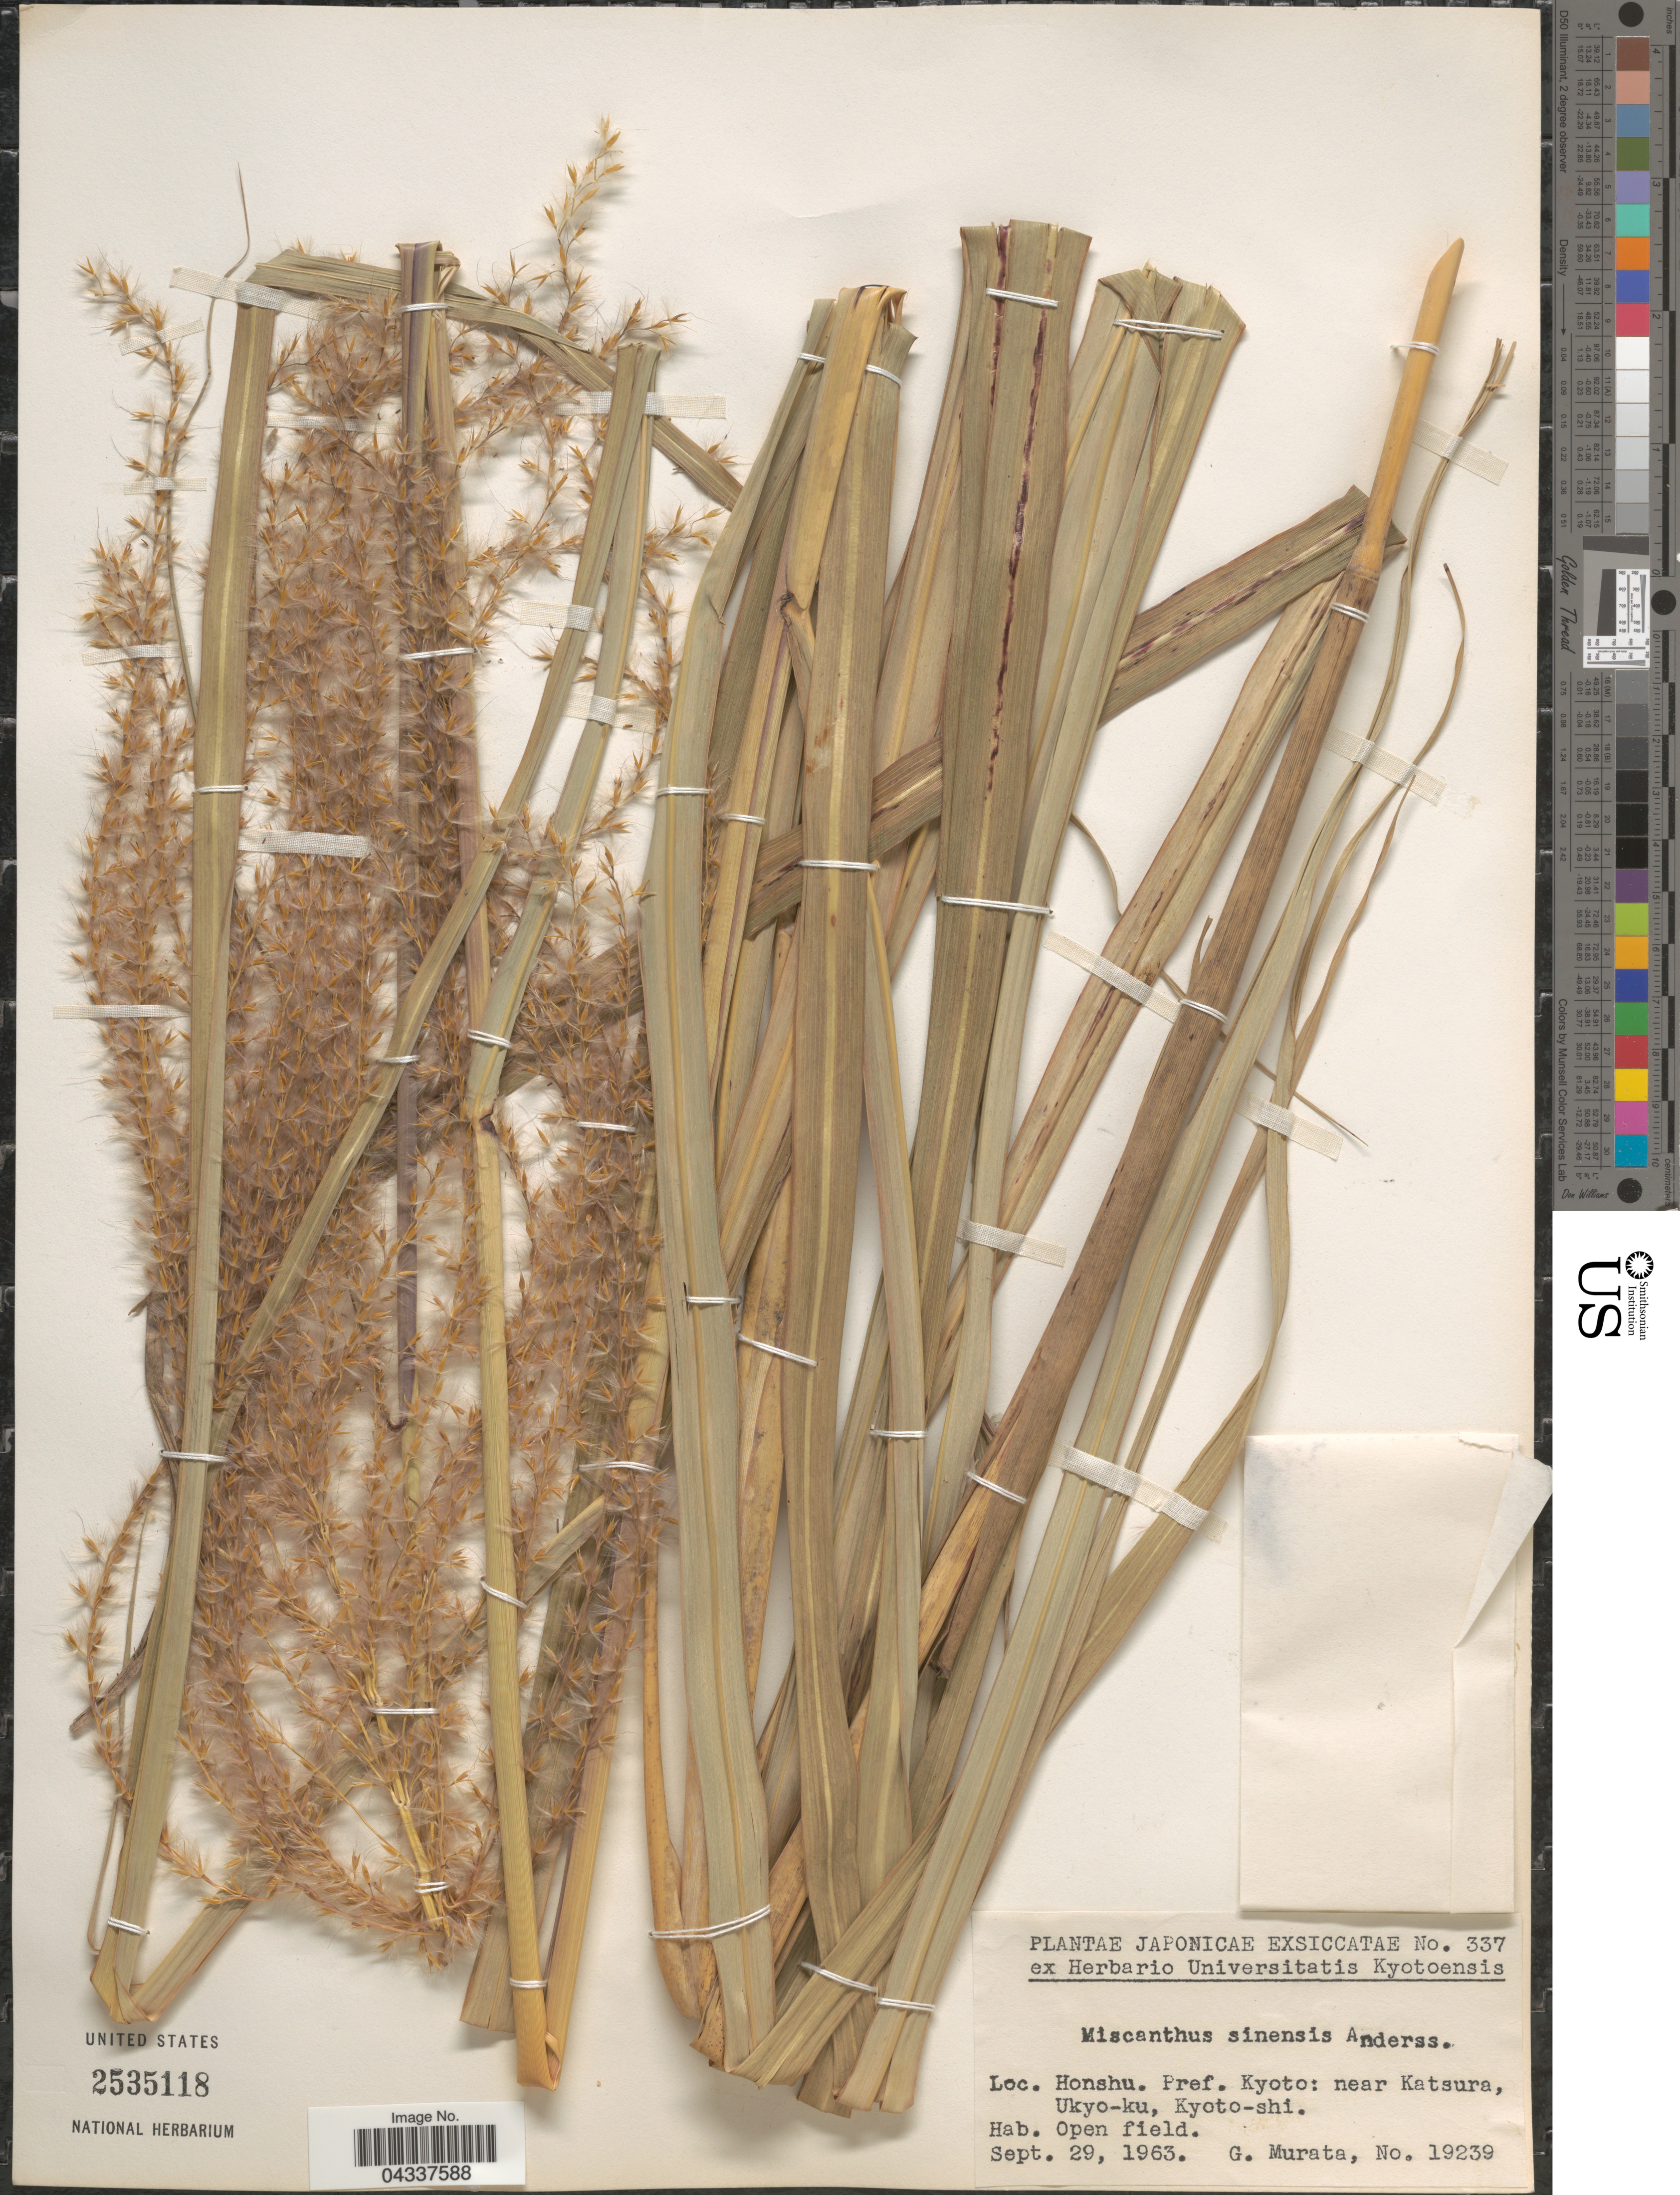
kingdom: Plantae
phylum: Tracheophyta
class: Liliopsida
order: Poales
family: Poaceae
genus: Miscanthus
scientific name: Miscanthus sinensis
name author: Andersson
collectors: G. Murata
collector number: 19239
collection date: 1963-09-29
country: Japan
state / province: Kyoto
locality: Honshu. Pref. Kyoto: near Katsura, Ukyo-ku, Kyoto-shi.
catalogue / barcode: US 2535118